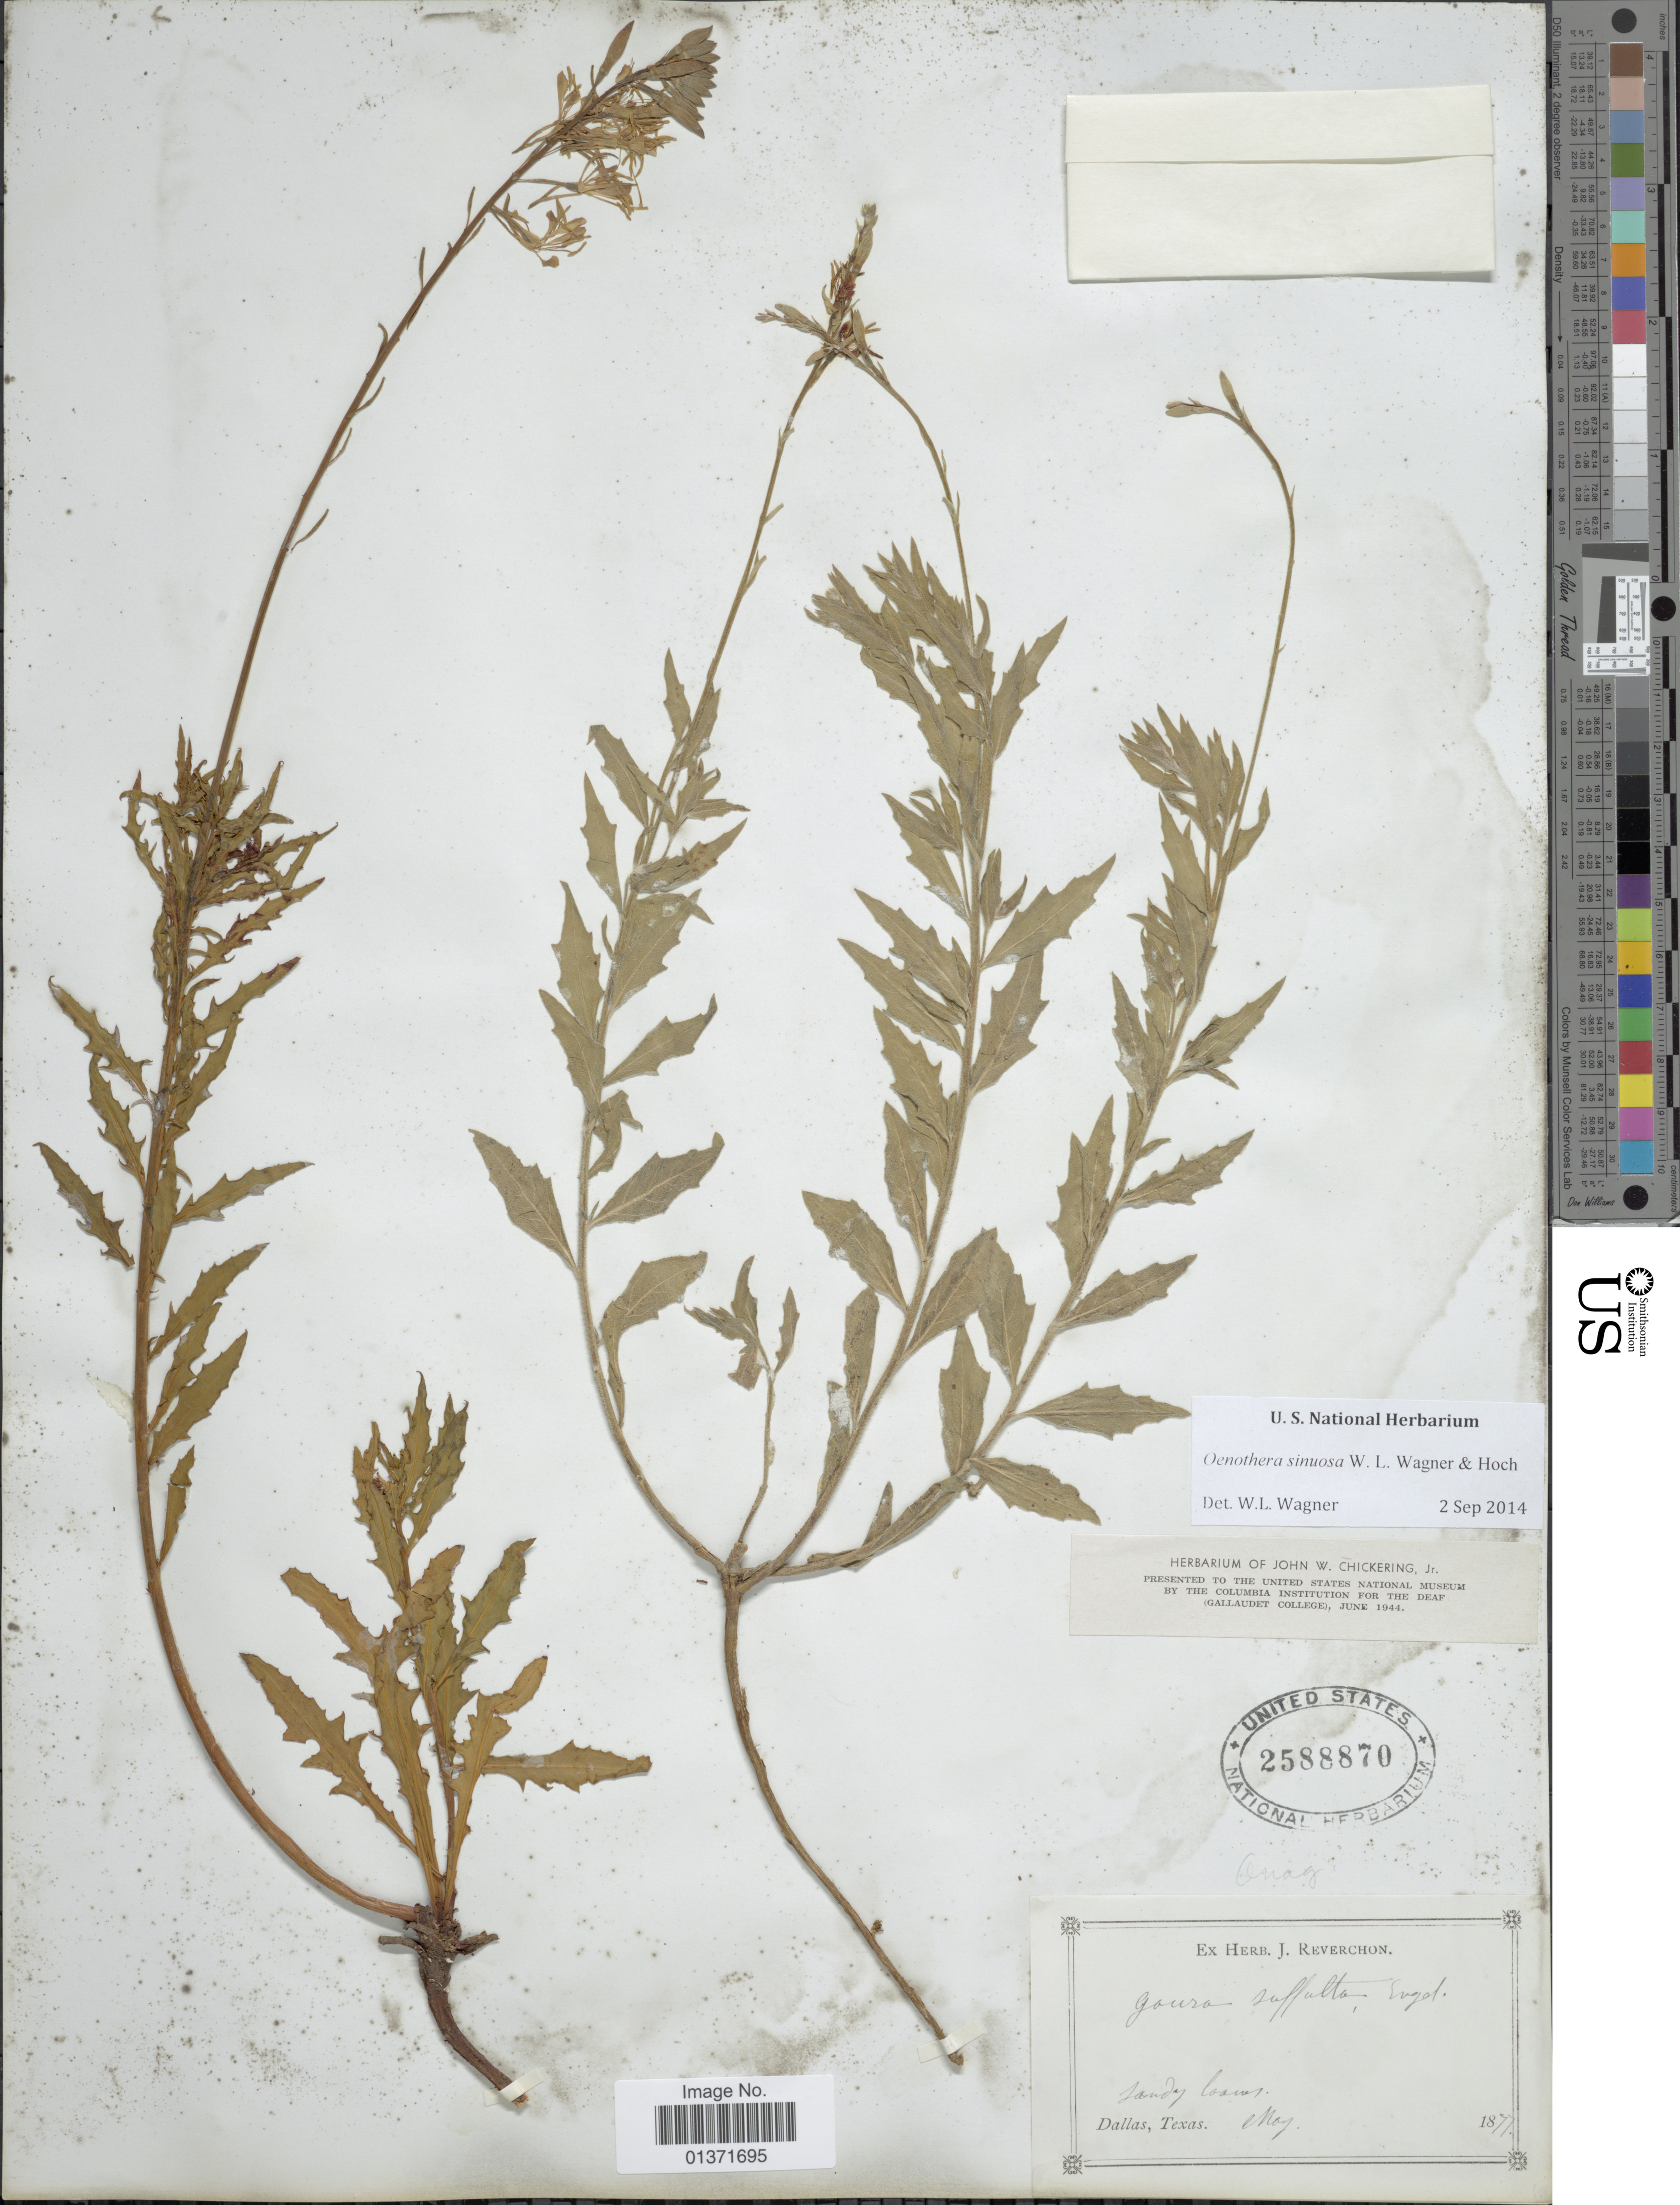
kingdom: Plantae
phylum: Tracheophyta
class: Magnoliopsida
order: Myrtales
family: Onagraceae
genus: Oenothera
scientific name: Oenothera sinuosa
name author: Nutt. ex Ser.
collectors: J. Reverchon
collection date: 1877-05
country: United States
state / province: Texas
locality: Dallas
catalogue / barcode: US 2588870